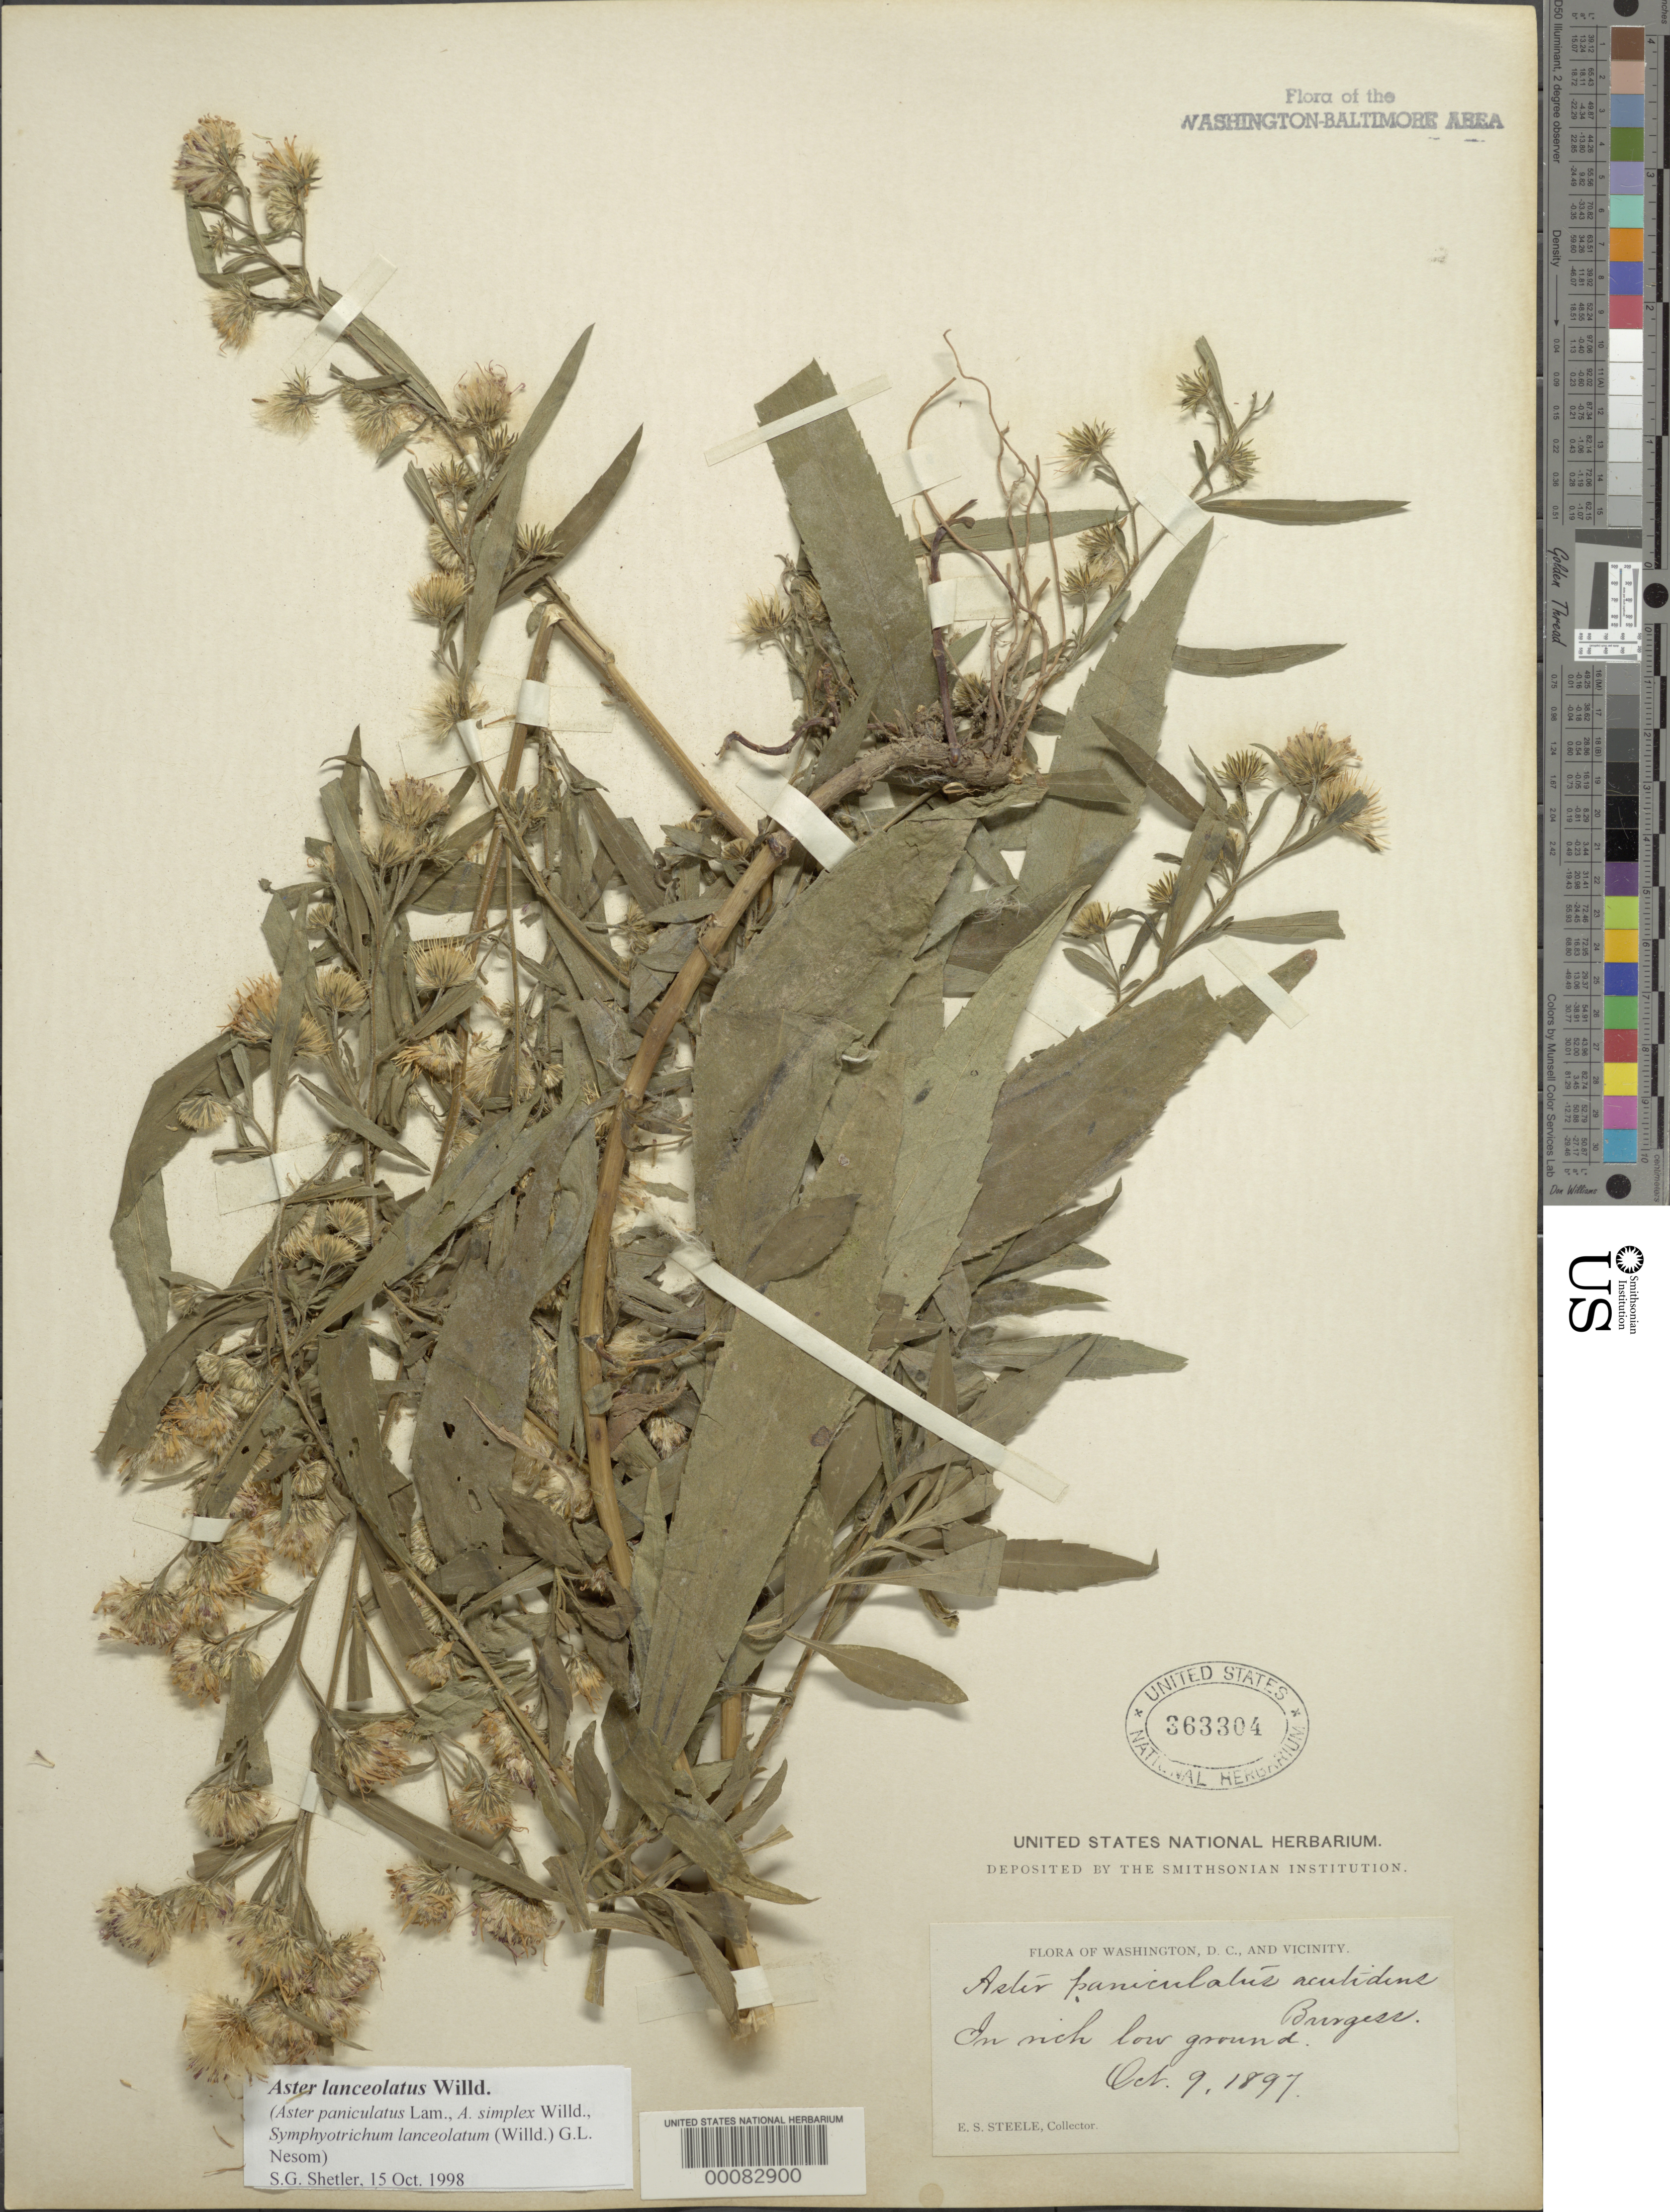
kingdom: Plantae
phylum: Tracheophyta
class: Magnoliopsida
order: Asterales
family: Asteraceae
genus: Symphyotrichum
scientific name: Symphyotrichum lanceolatum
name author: (Willd.) G.L. Nesom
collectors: E. Steele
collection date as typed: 09 Oct 1897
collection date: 1897-10-09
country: United States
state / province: District of Columbia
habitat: Rich low ground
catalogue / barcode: US 363304